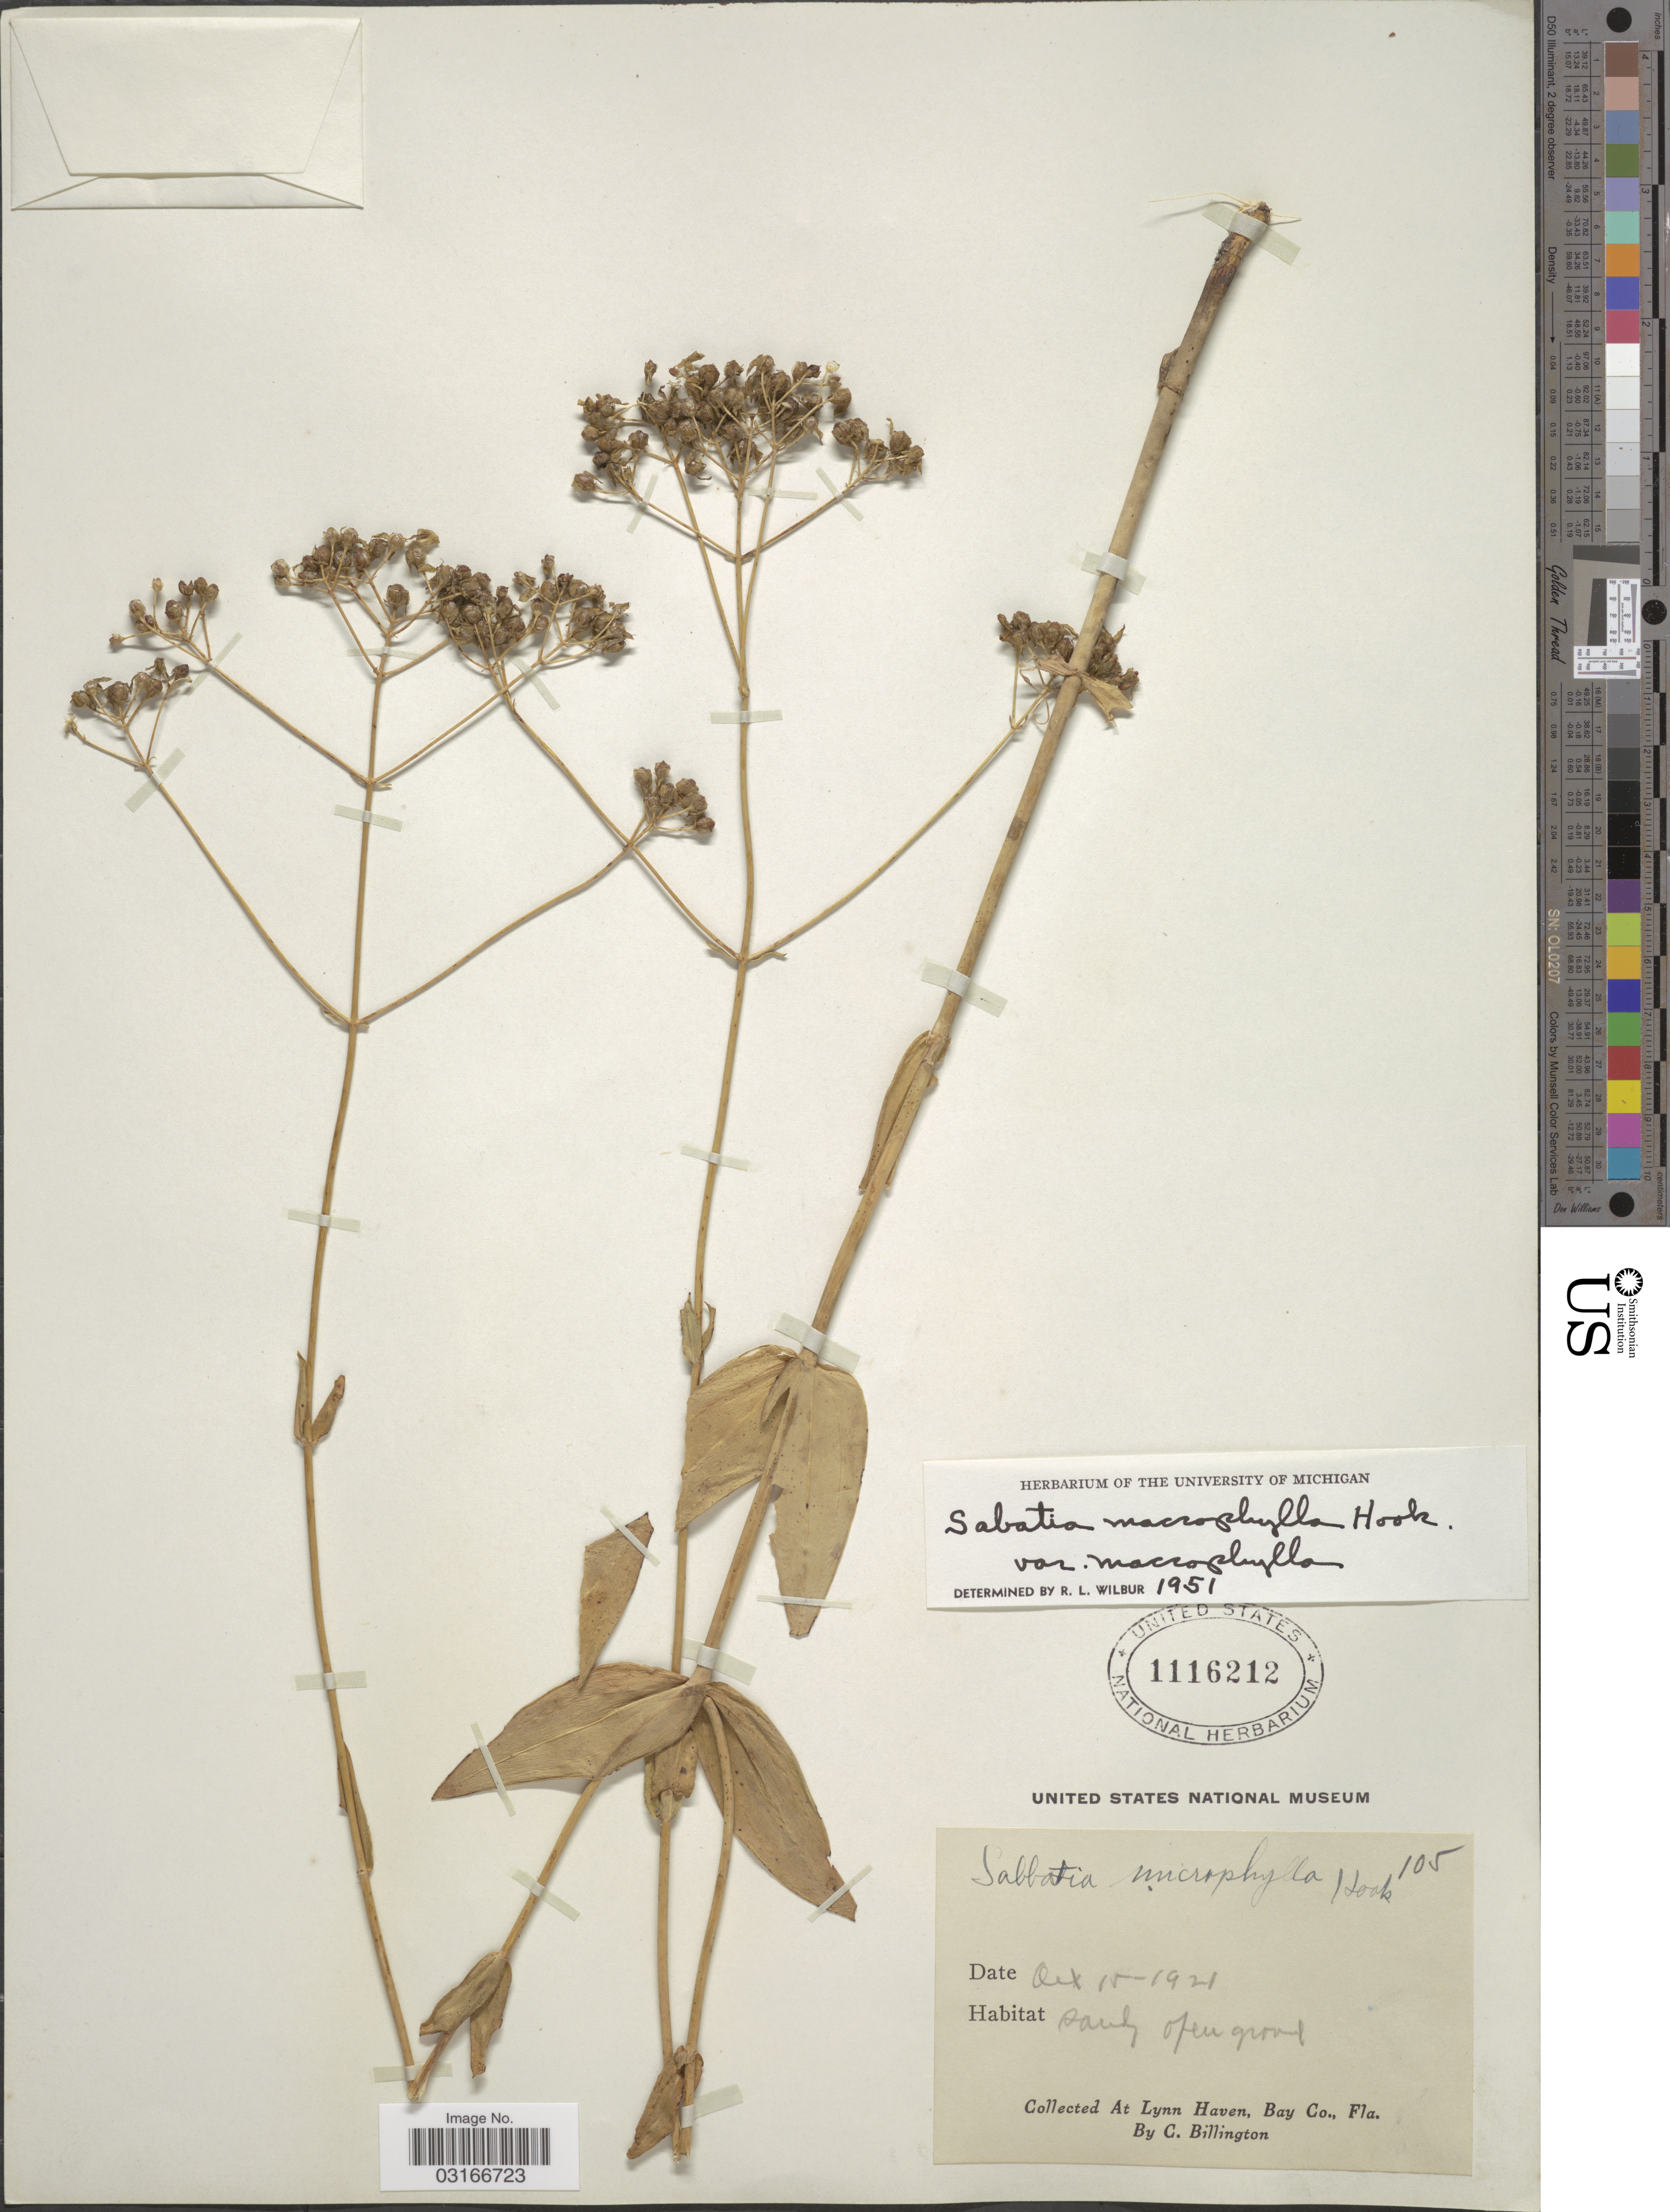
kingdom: Plantae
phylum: Tracheophyta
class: Magnoliopsida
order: Gentianales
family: Gentianaceae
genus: Sabatia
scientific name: Sabatia macrophylla var. macrophylla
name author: Hook.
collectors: C. Billington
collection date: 1921-10-15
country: United States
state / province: Florida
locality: At Lynn Haven, Bay Co., Fla.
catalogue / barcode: US 1116212